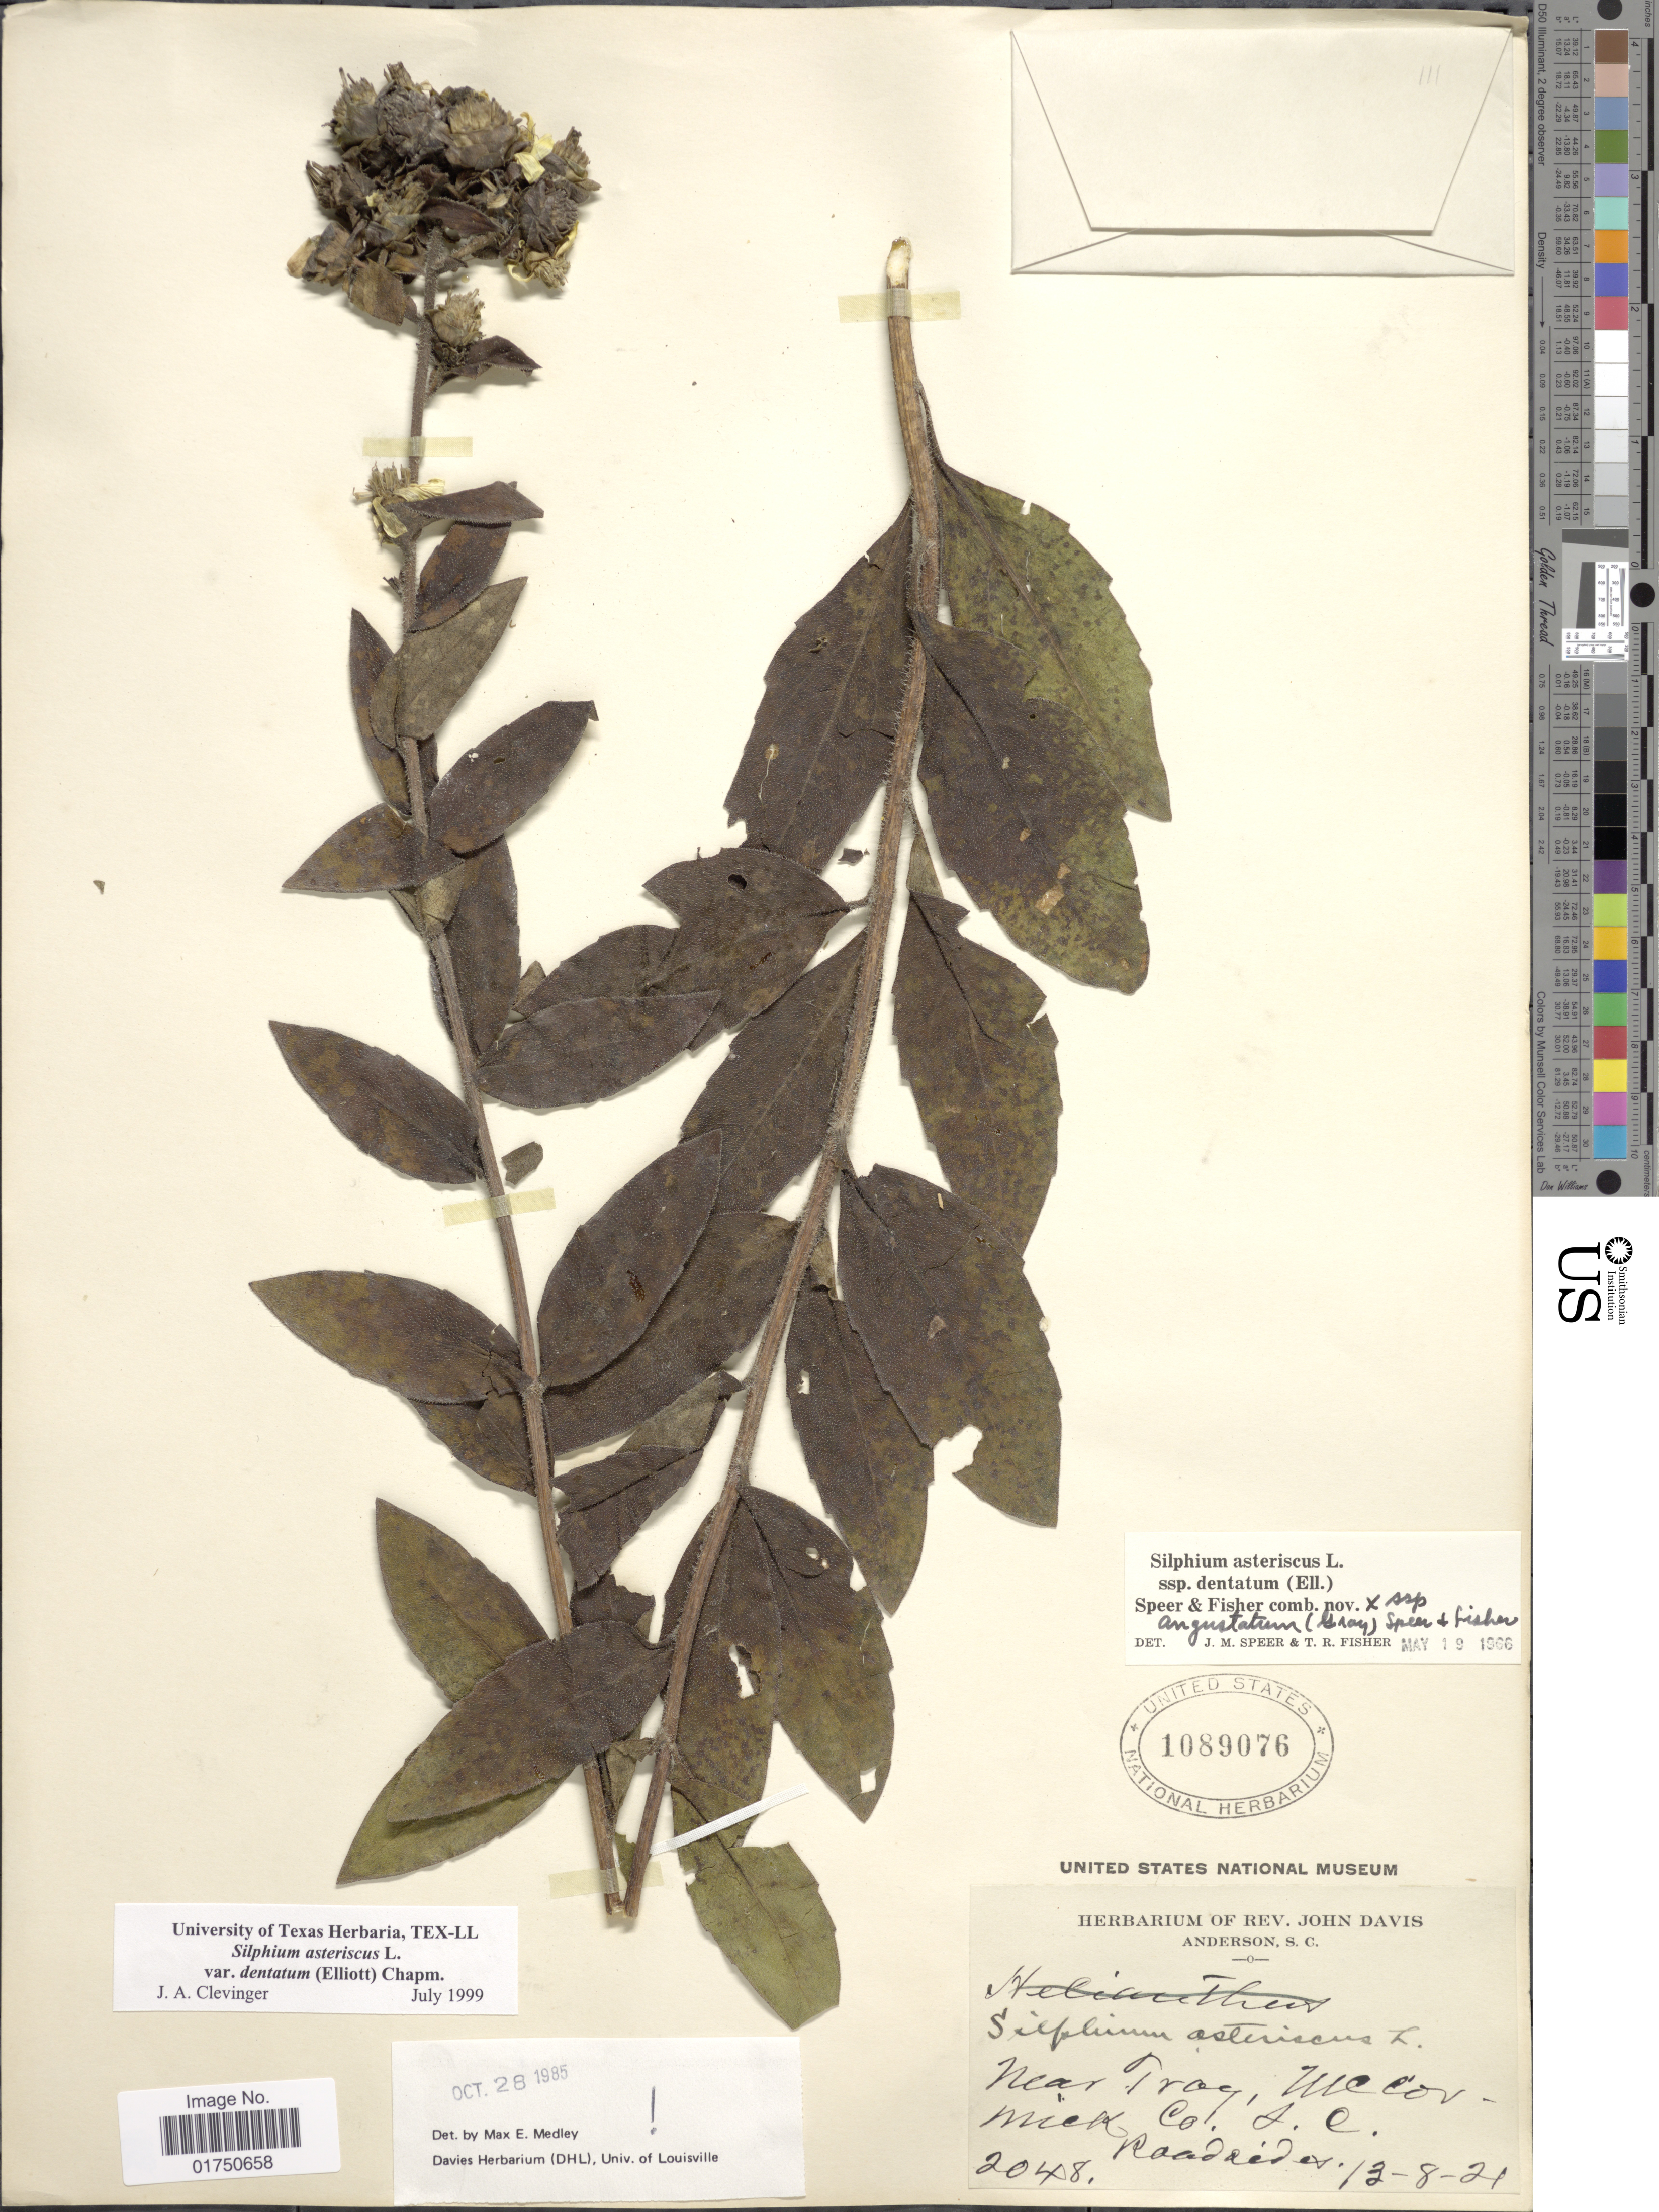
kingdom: Plantae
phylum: Tracheophyta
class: Magnoliopsida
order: Asterales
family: Asteraceae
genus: Silphium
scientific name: Silphium asteriscus var. dentatum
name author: (Elliott) Chapm.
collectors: ex herb. Rev. John Davis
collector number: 2048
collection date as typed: Transcribed d/m/y: 8/12/21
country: United States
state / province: South Carolina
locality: Near Tray, Mc Cormick Co., S.C.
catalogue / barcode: US 1089076